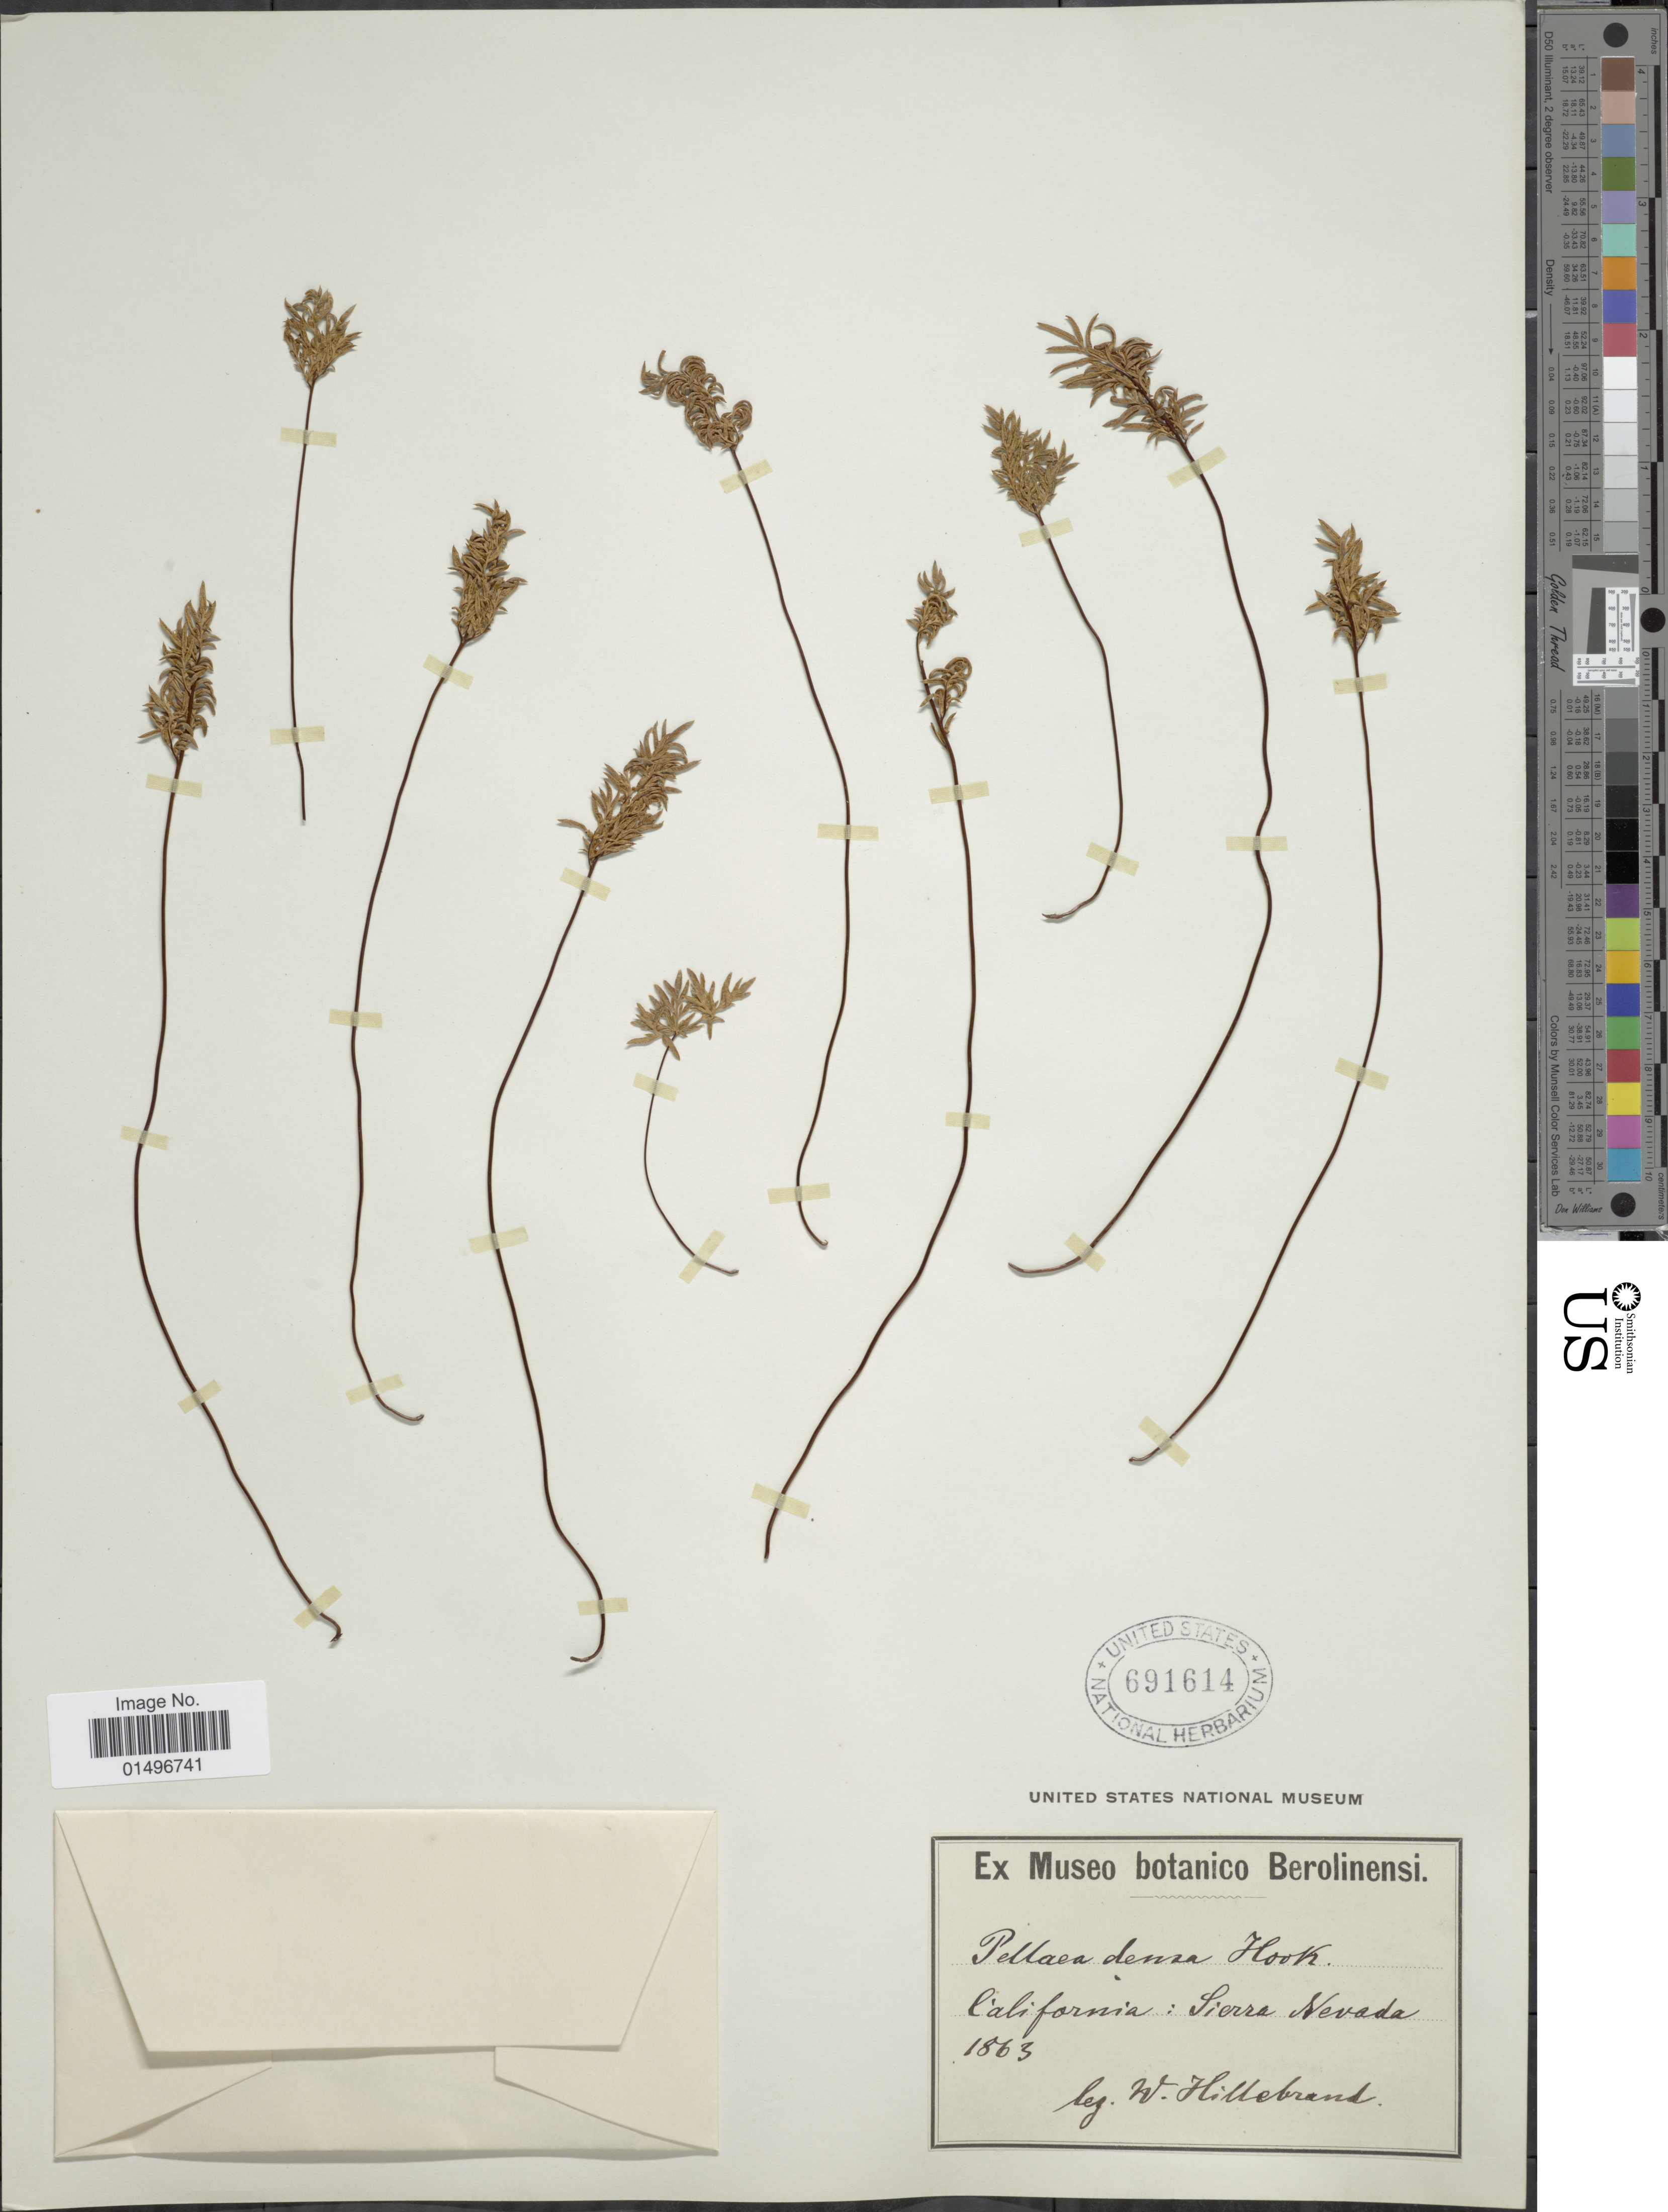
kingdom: Plantae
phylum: Tracheophyta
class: Polypodiopsida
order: Polypodiales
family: Pteridaceae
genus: Aspidotis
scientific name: Aspidotis densa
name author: (Brack.) Lellinger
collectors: W. Hillebrand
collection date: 1863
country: United States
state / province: California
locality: California, Sierra Nevada.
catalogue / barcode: US 691614